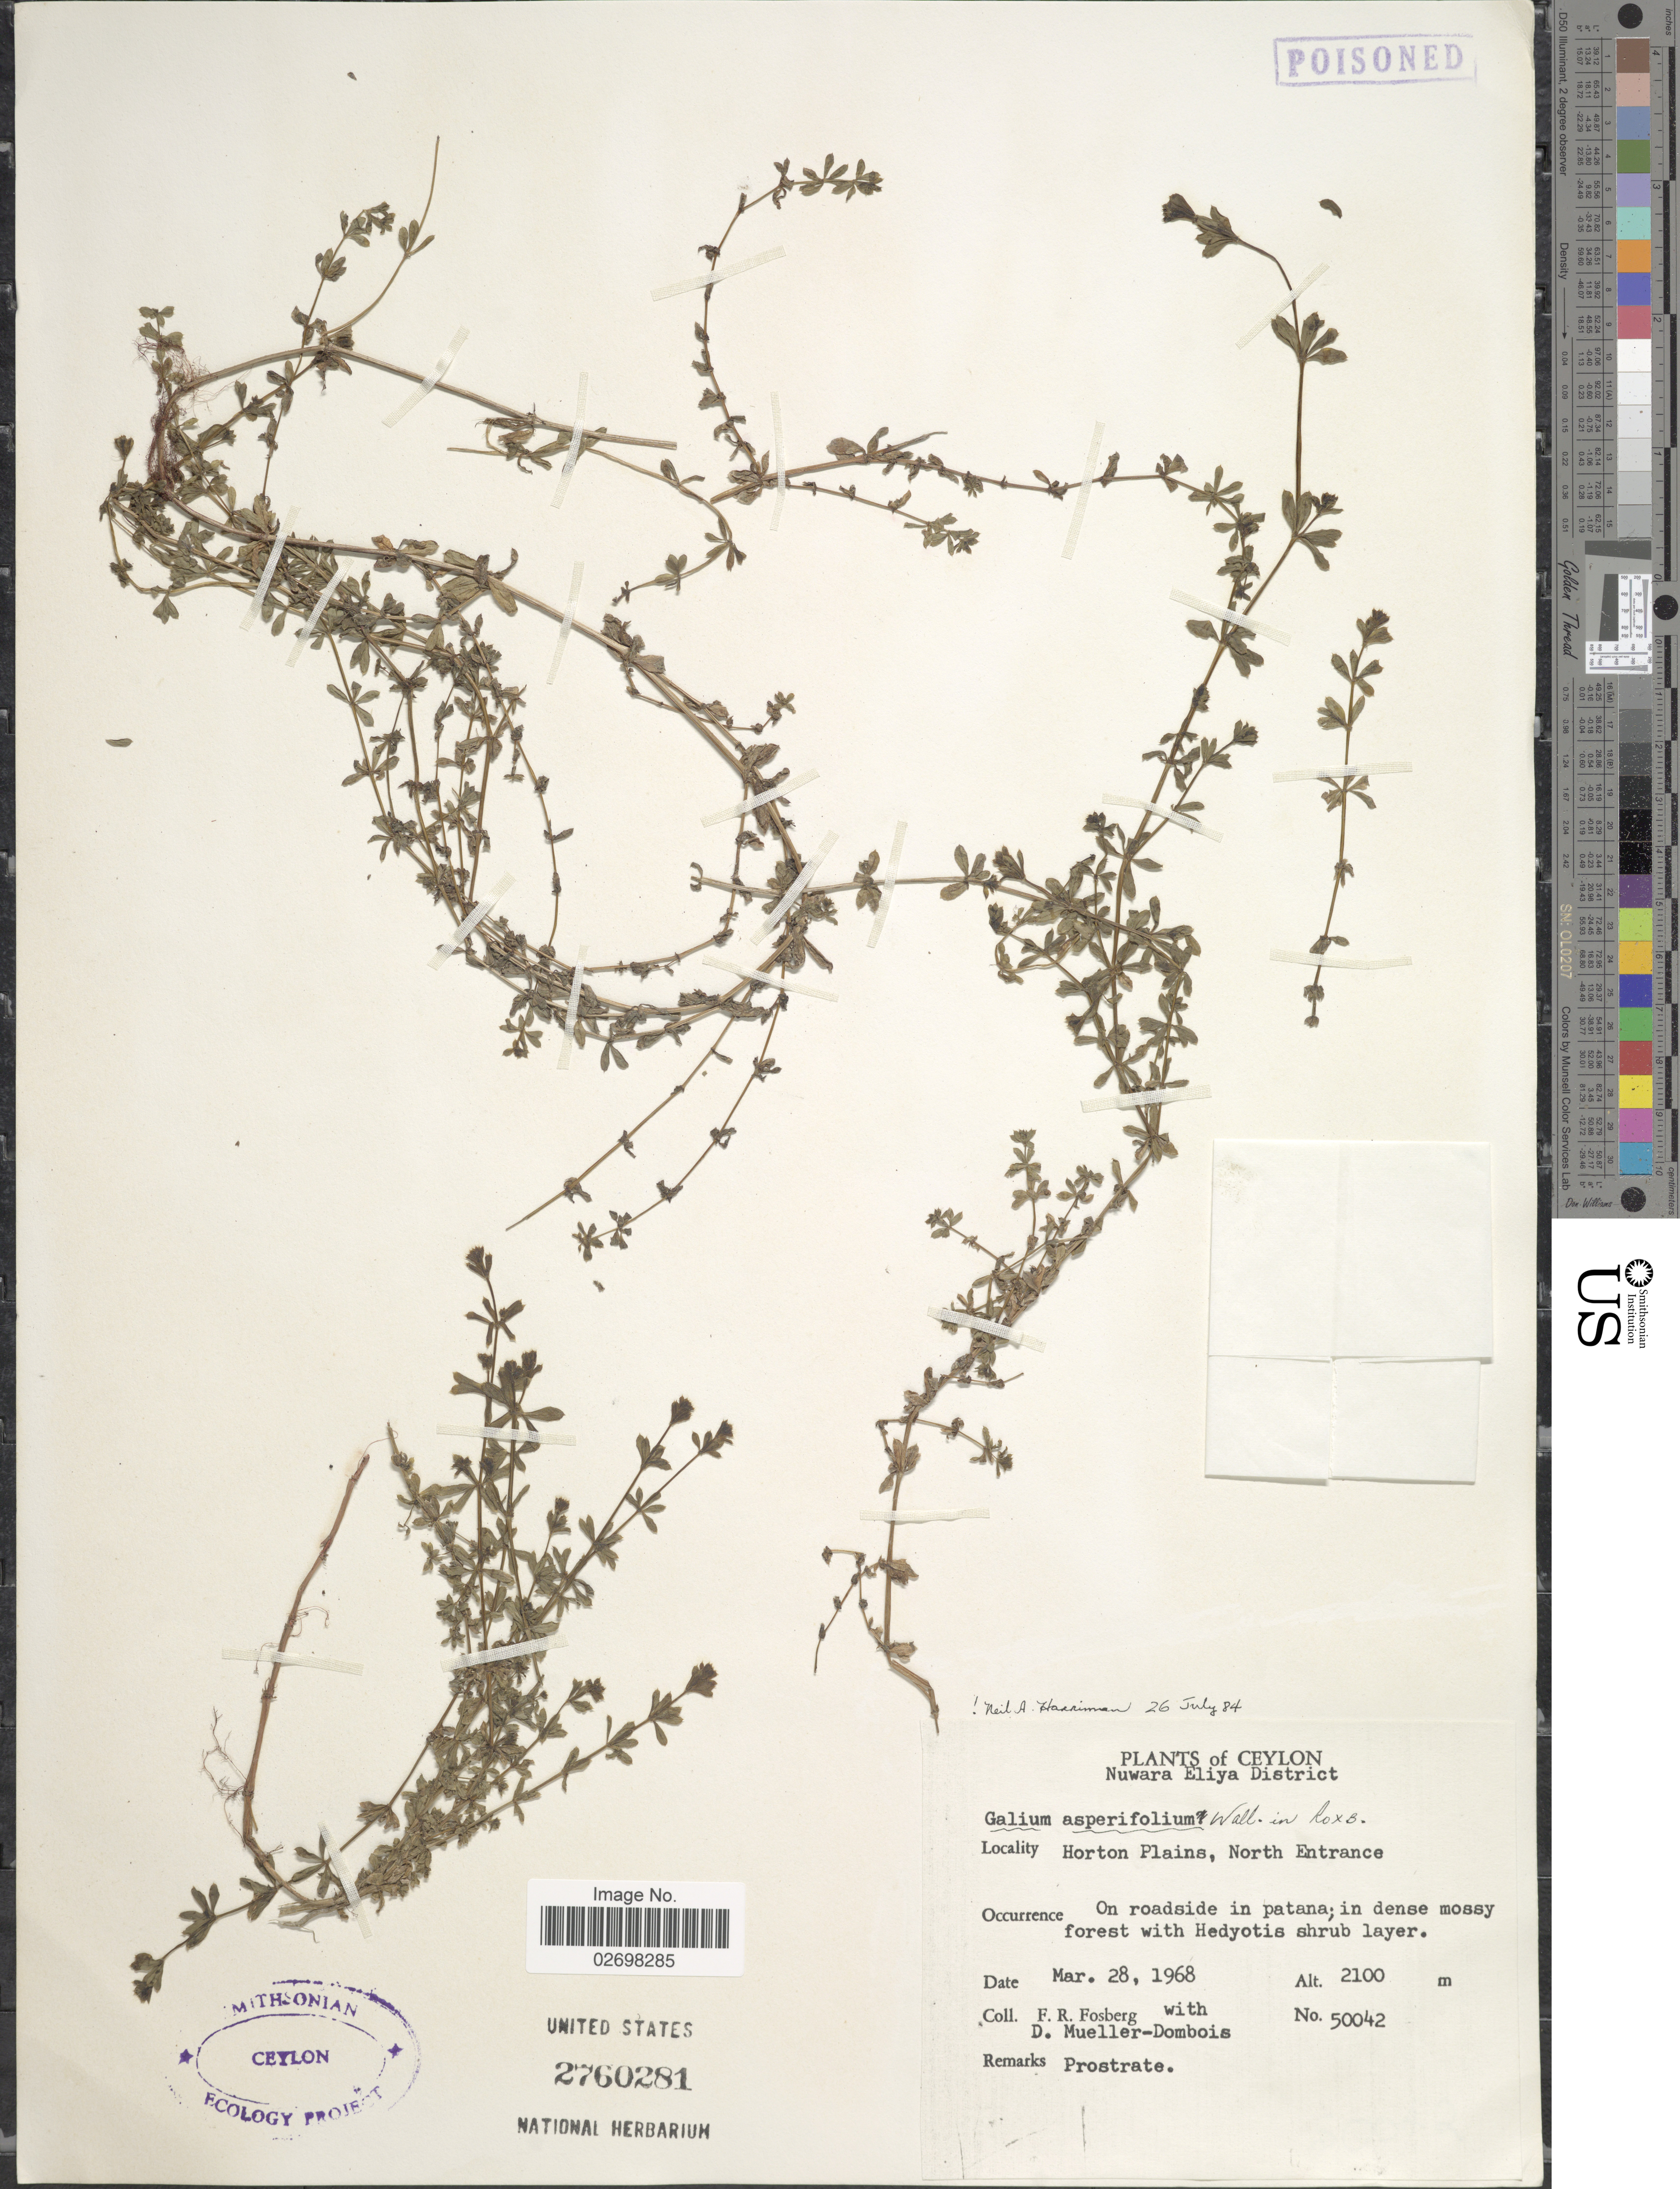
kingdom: Plantae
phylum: Tracheophyta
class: Magnoliopsida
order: Gentianales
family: Rubiaceae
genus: Galium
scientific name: Galium asperifolium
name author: Wall.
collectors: F. R. Fosberg & D. Mueller-Dombois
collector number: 50042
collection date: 1968-03-28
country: Sri Lanka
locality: Ceylon, Nuwara Eliya District, Horton Plains, North Entrance, On roadside in patana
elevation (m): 2100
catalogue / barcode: US 2760281